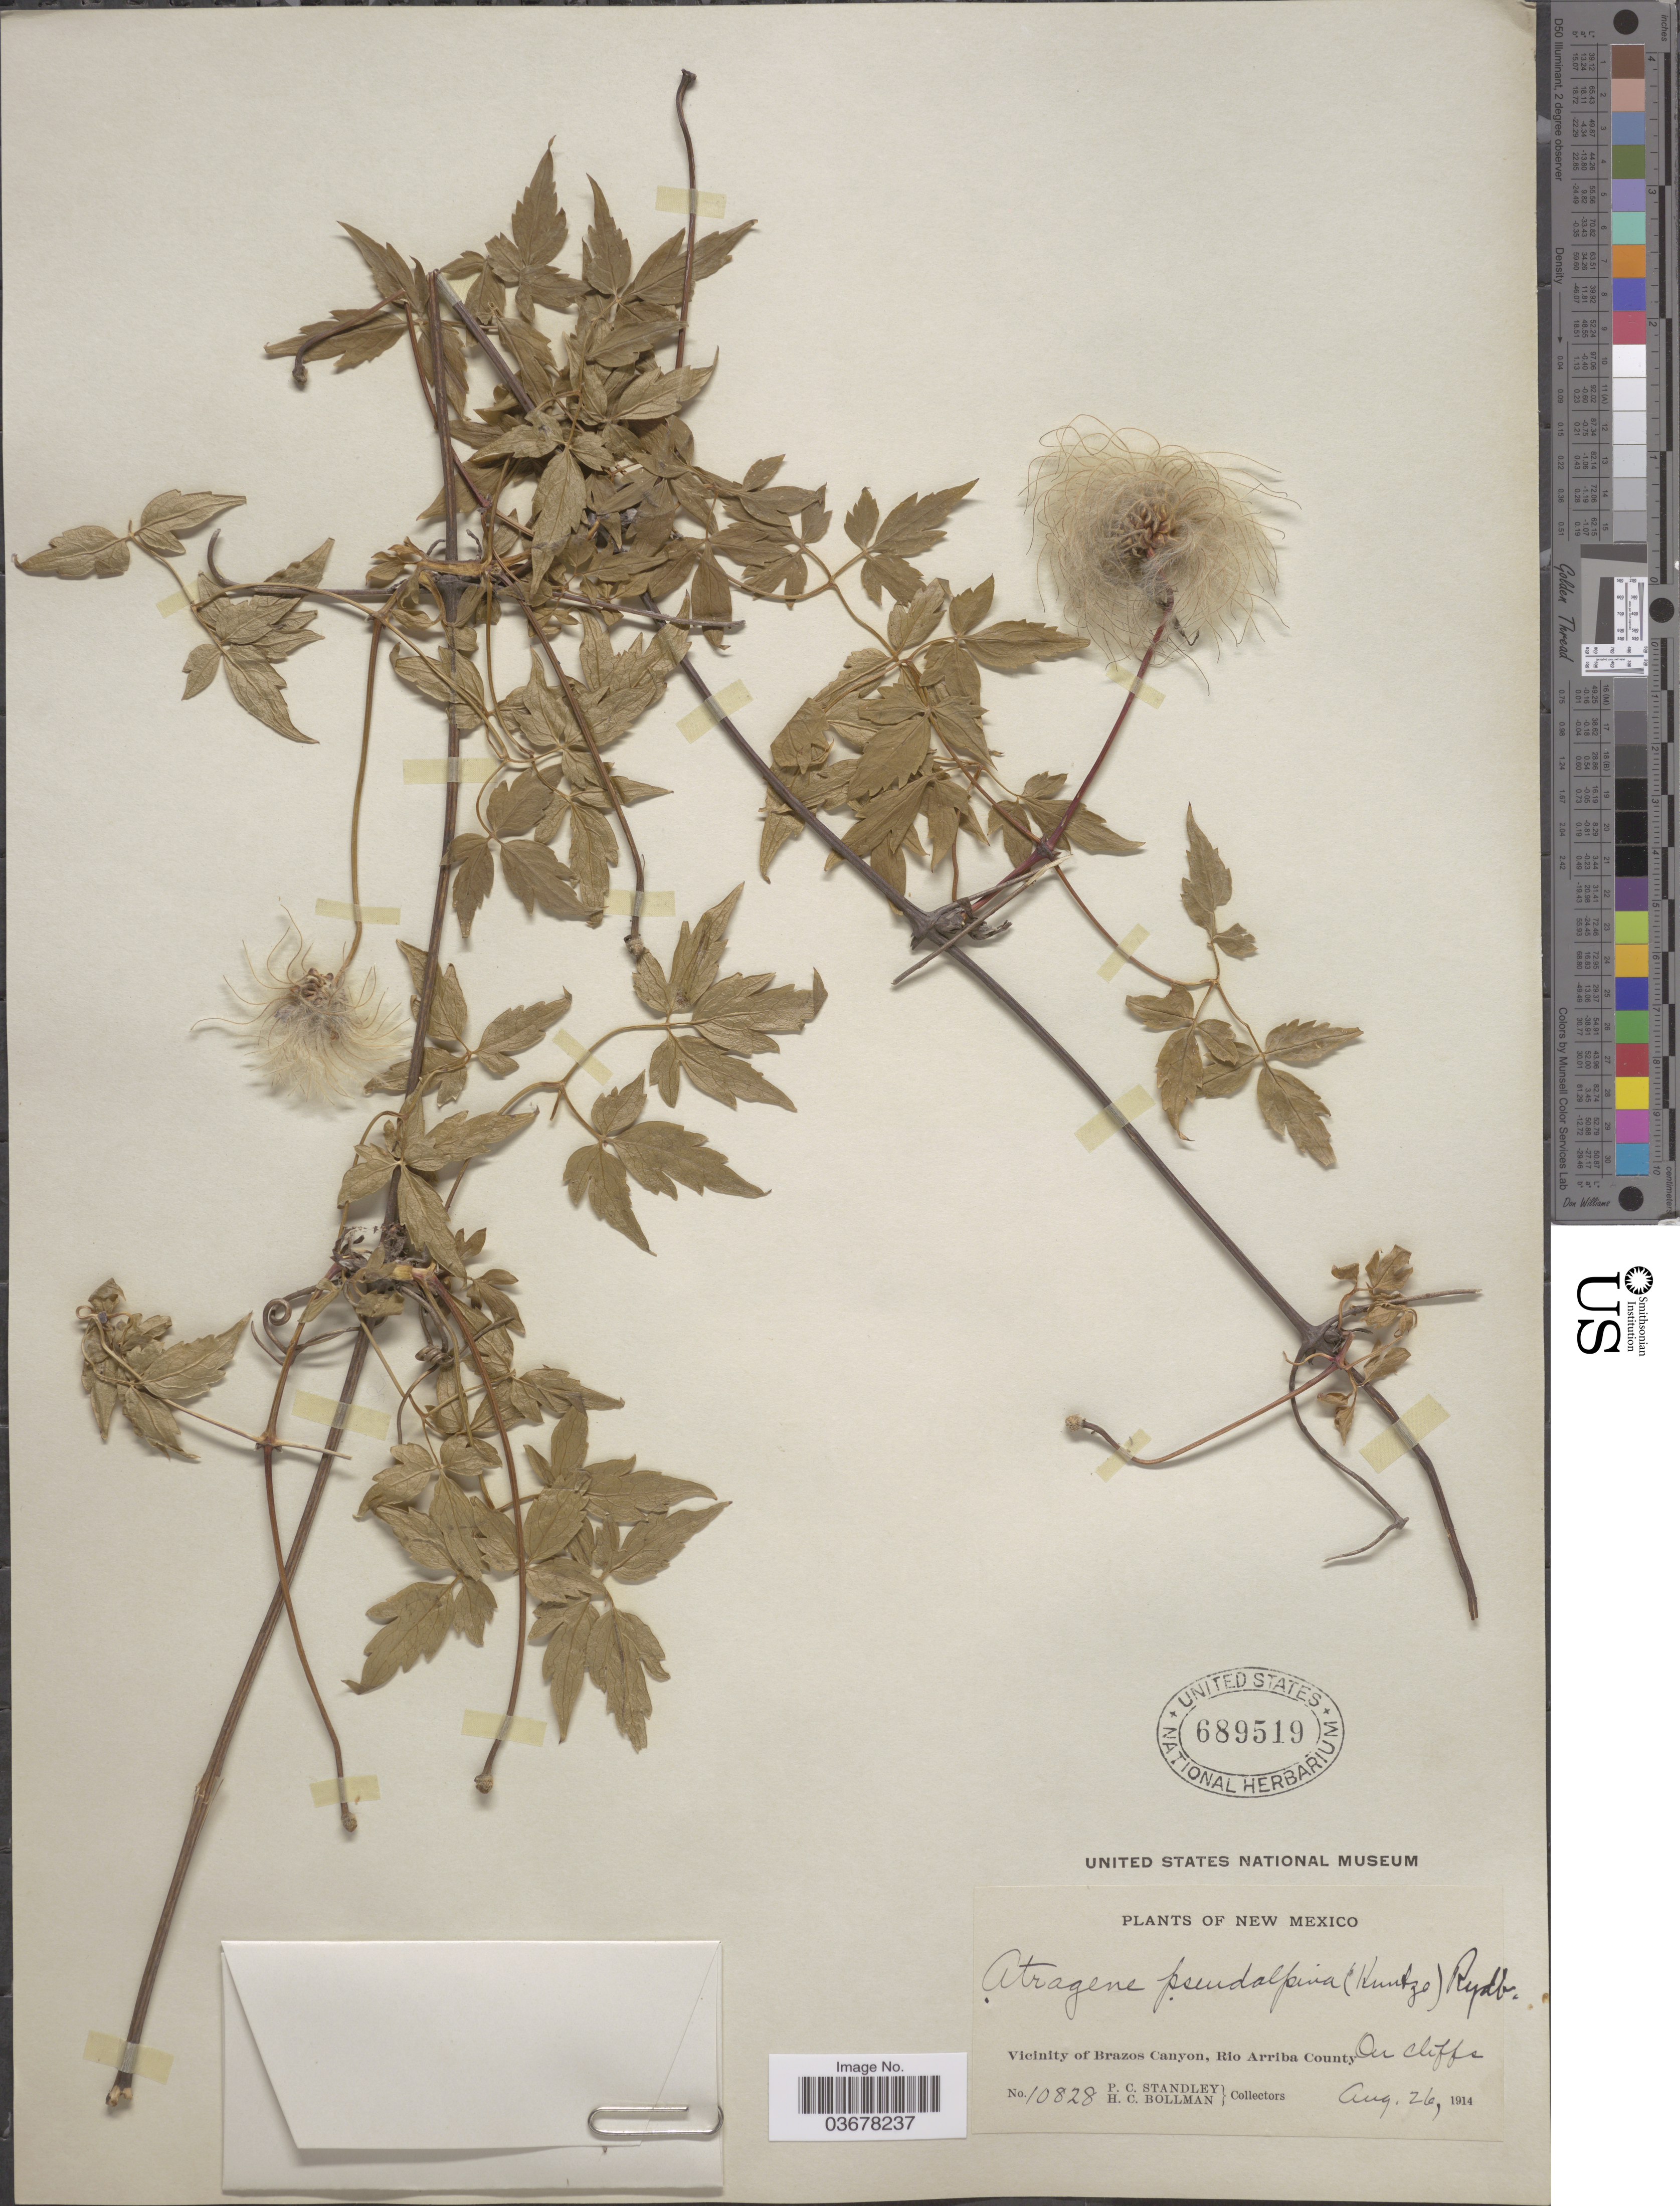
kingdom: Plantae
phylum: Tracheophyta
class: Magnoliopsida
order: Ranunculales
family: Ranunculaceae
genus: Clematis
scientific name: Clematis columbiana var. columbiana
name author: (Nutt.) Torr. & A. Gray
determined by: Strong, M. T., (US), Smithsonian Institution - National Museum of Natural History (UNITED STATES)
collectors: P. C. Standley & H. C. Bollman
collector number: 10828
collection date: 1914-08-26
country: United States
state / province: New Mexico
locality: Vicinity of Brazos Canyon, Rio Arriba County.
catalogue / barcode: US 689519